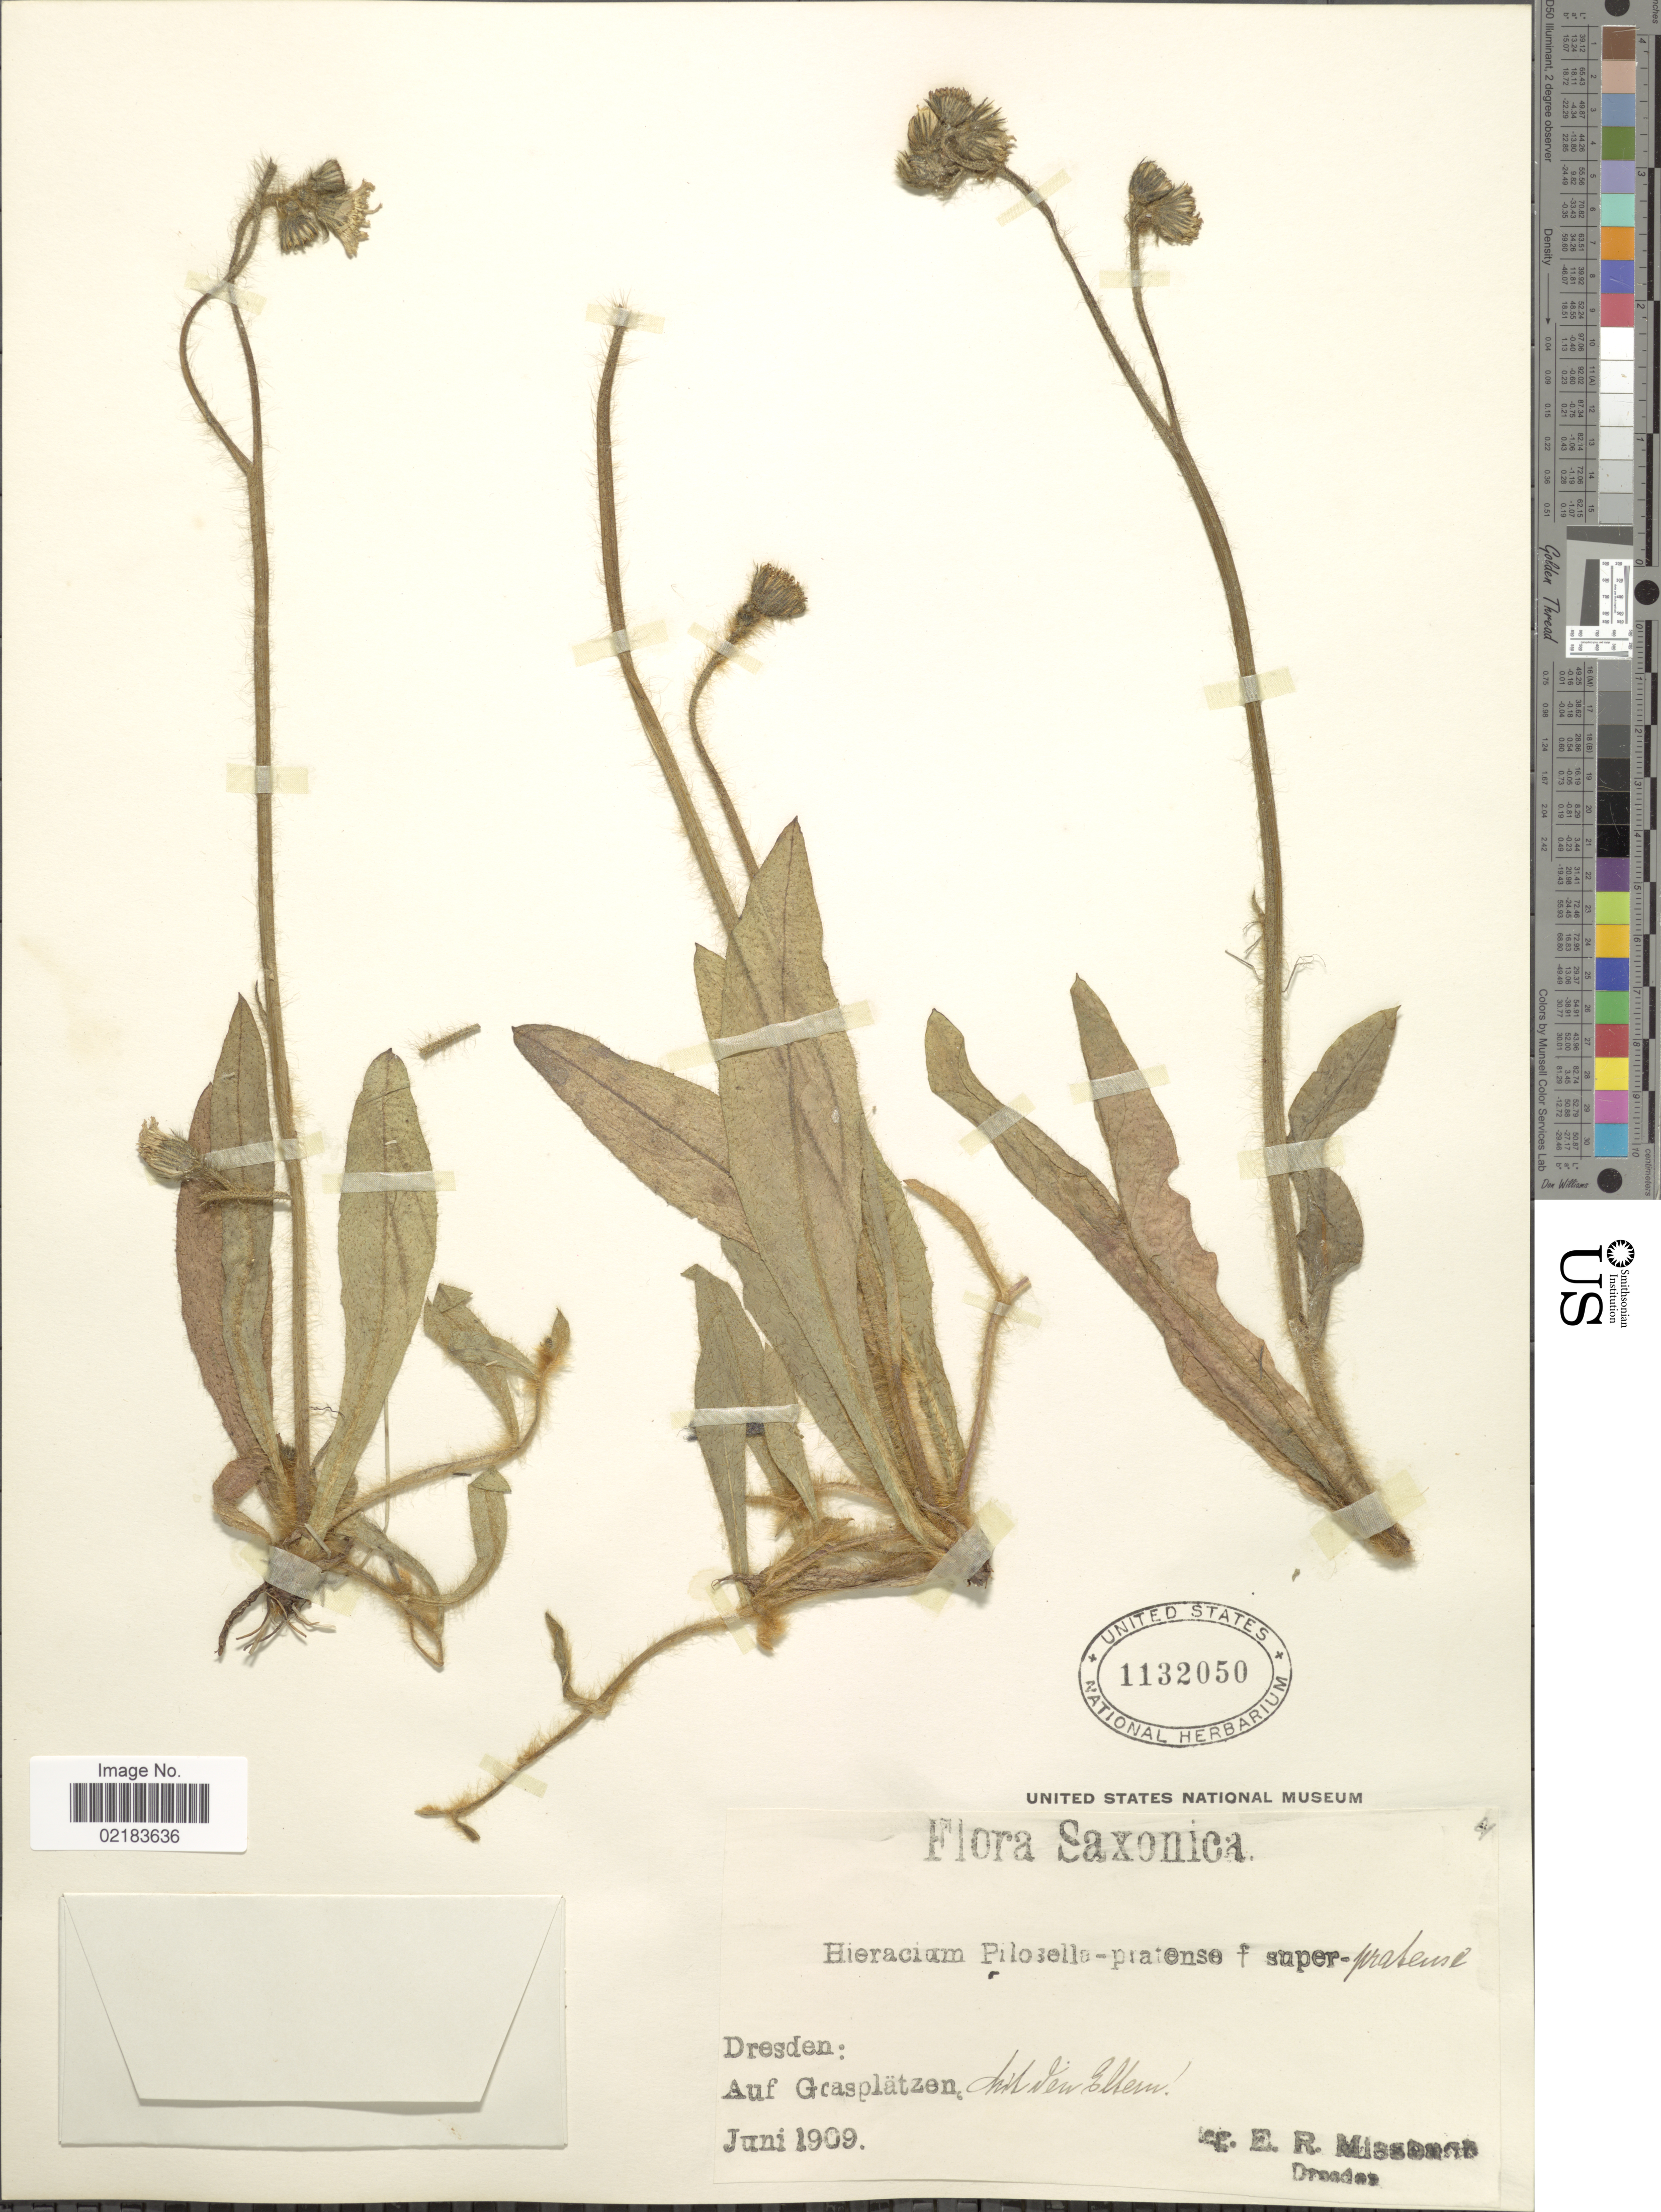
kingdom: Plantae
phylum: Tracheophyta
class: Magnoliopsida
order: Asterales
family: Asteraceae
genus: Pilosella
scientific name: Pilosella sp.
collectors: E. Missbach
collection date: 1909-06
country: Germany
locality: Saxonica. Dresden: Auf Grasplätzen, [illegible text]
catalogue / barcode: US 1132050